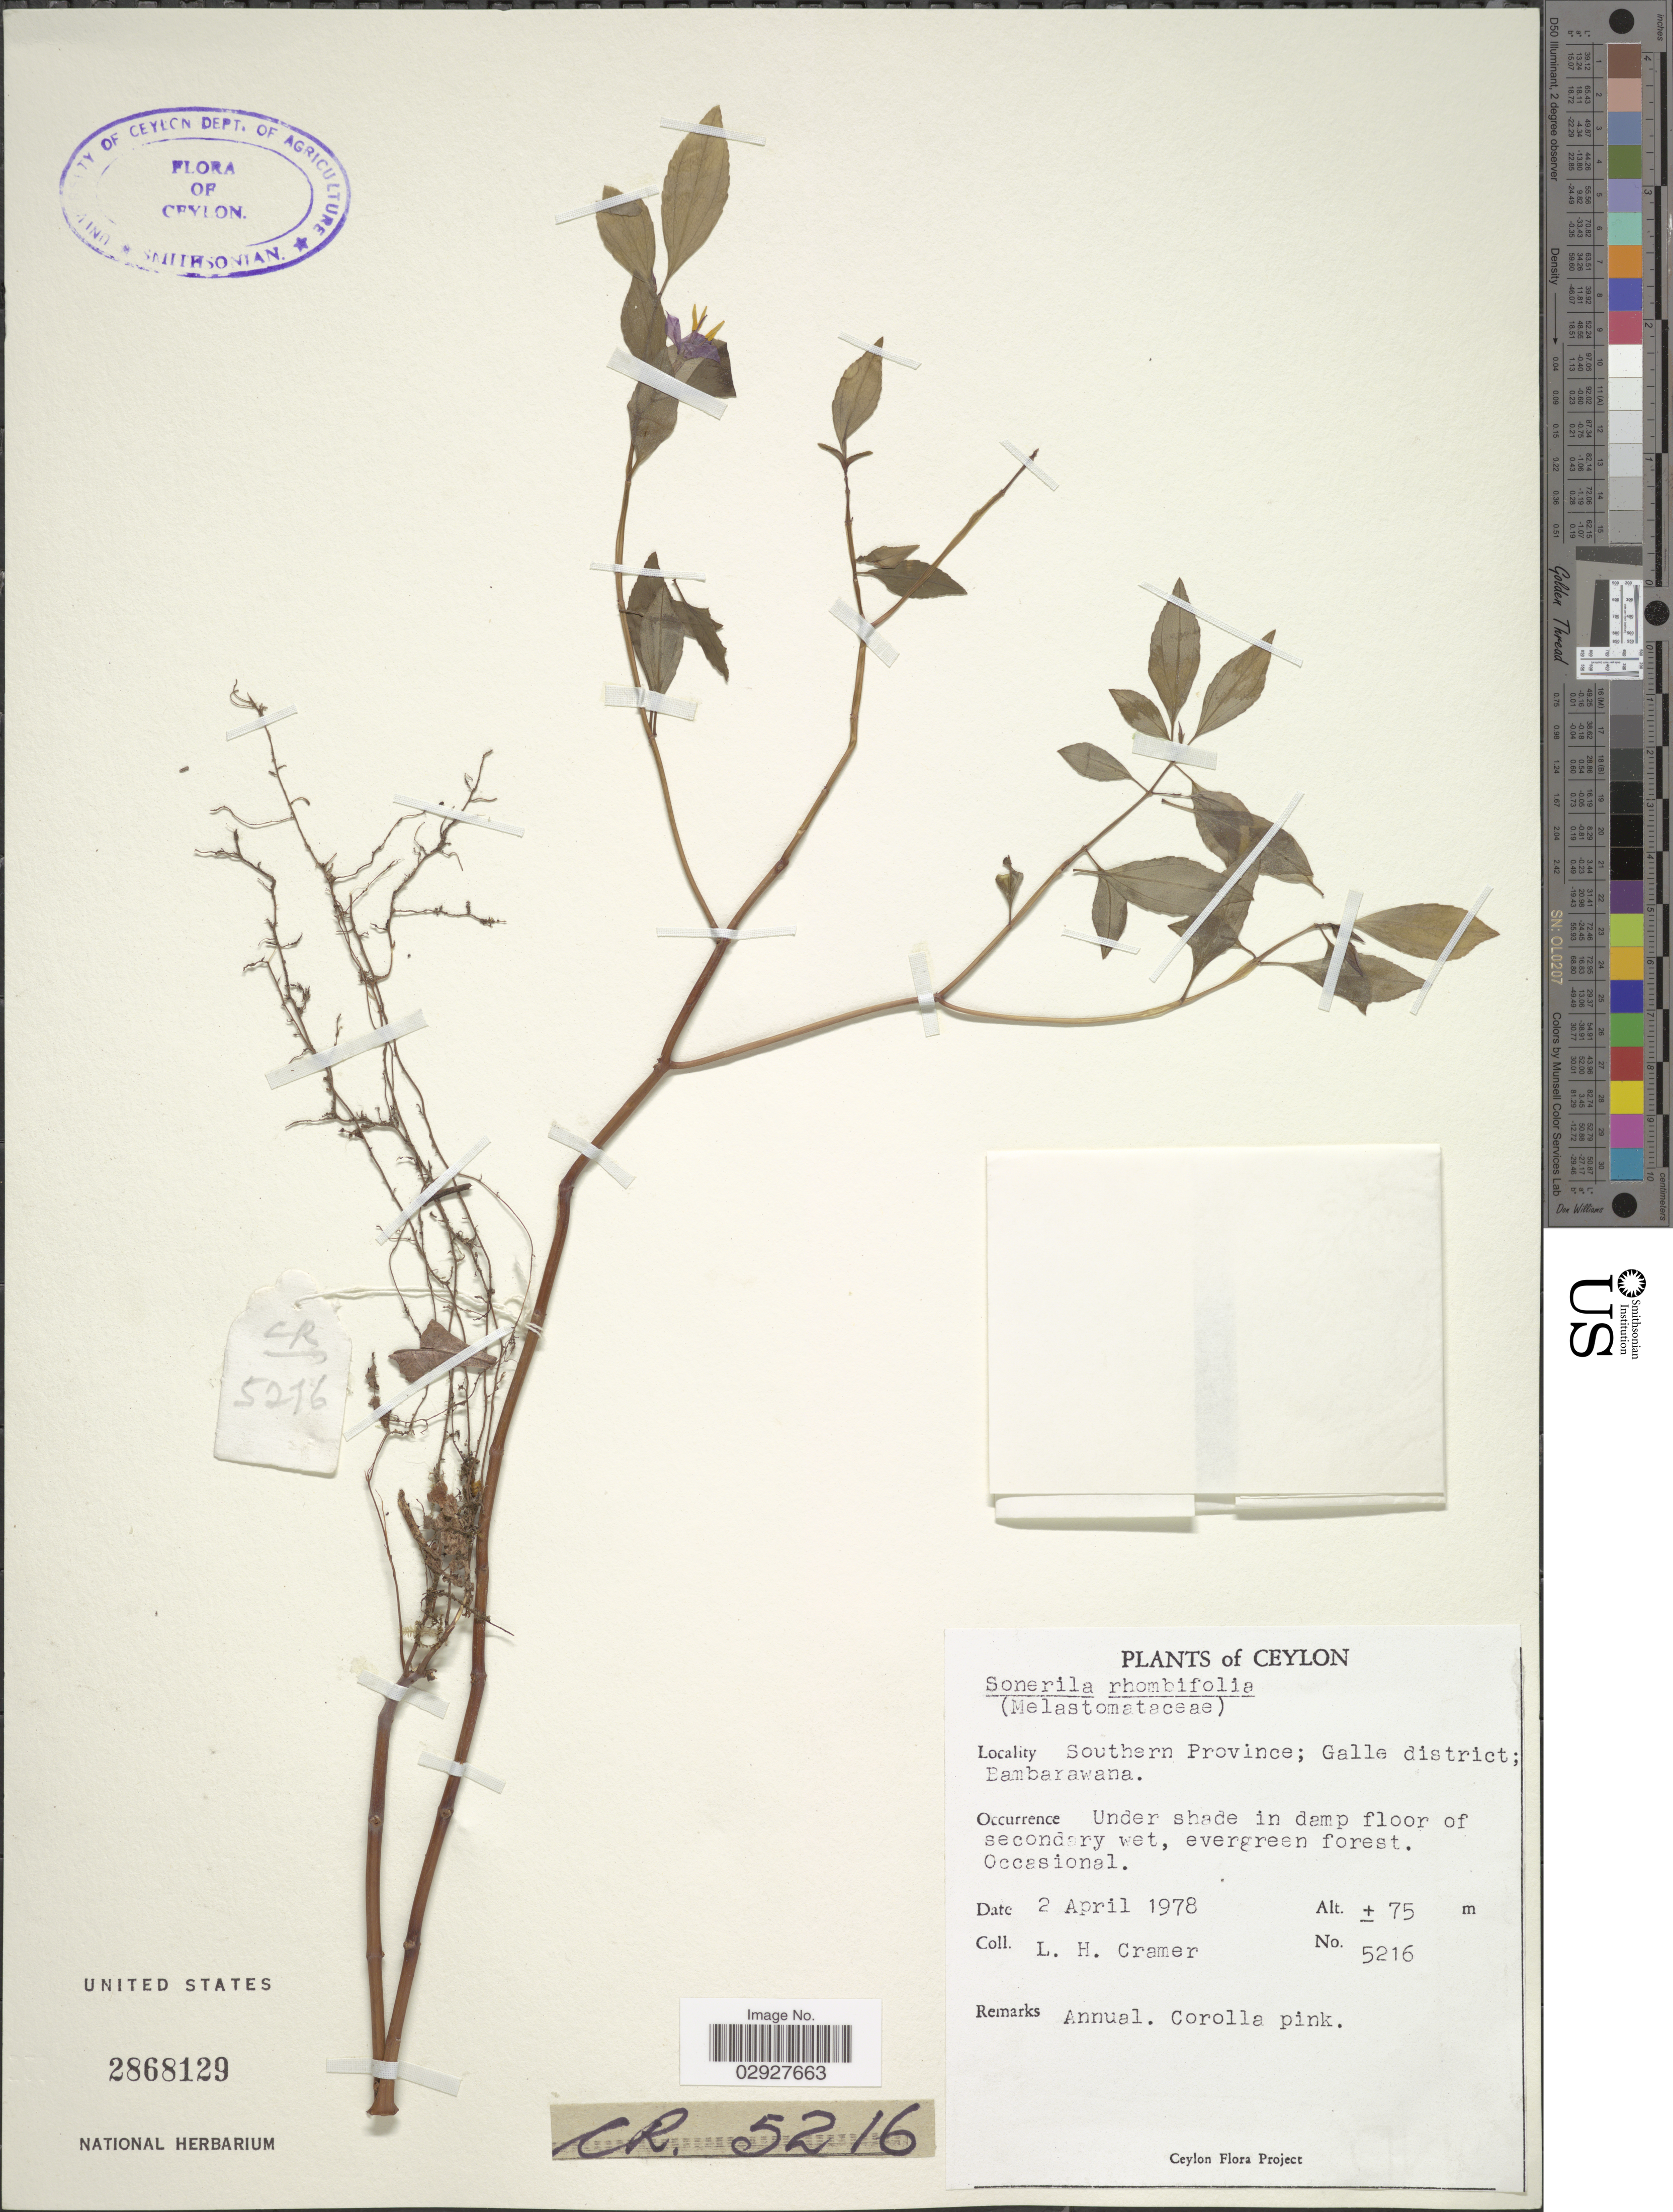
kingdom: Plantae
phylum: Tracheophyta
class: Magnoliopsida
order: Myrtales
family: Melastomataceae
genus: Sonerila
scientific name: Sonerila rhombifolia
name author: Thwaites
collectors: L. H. Cramer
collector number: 5216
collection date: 1978-04-02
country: Sri Lanka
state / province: Southern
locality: Ceylon. Galle District; Bambarawana.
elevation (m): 75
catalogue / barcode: US 2868129